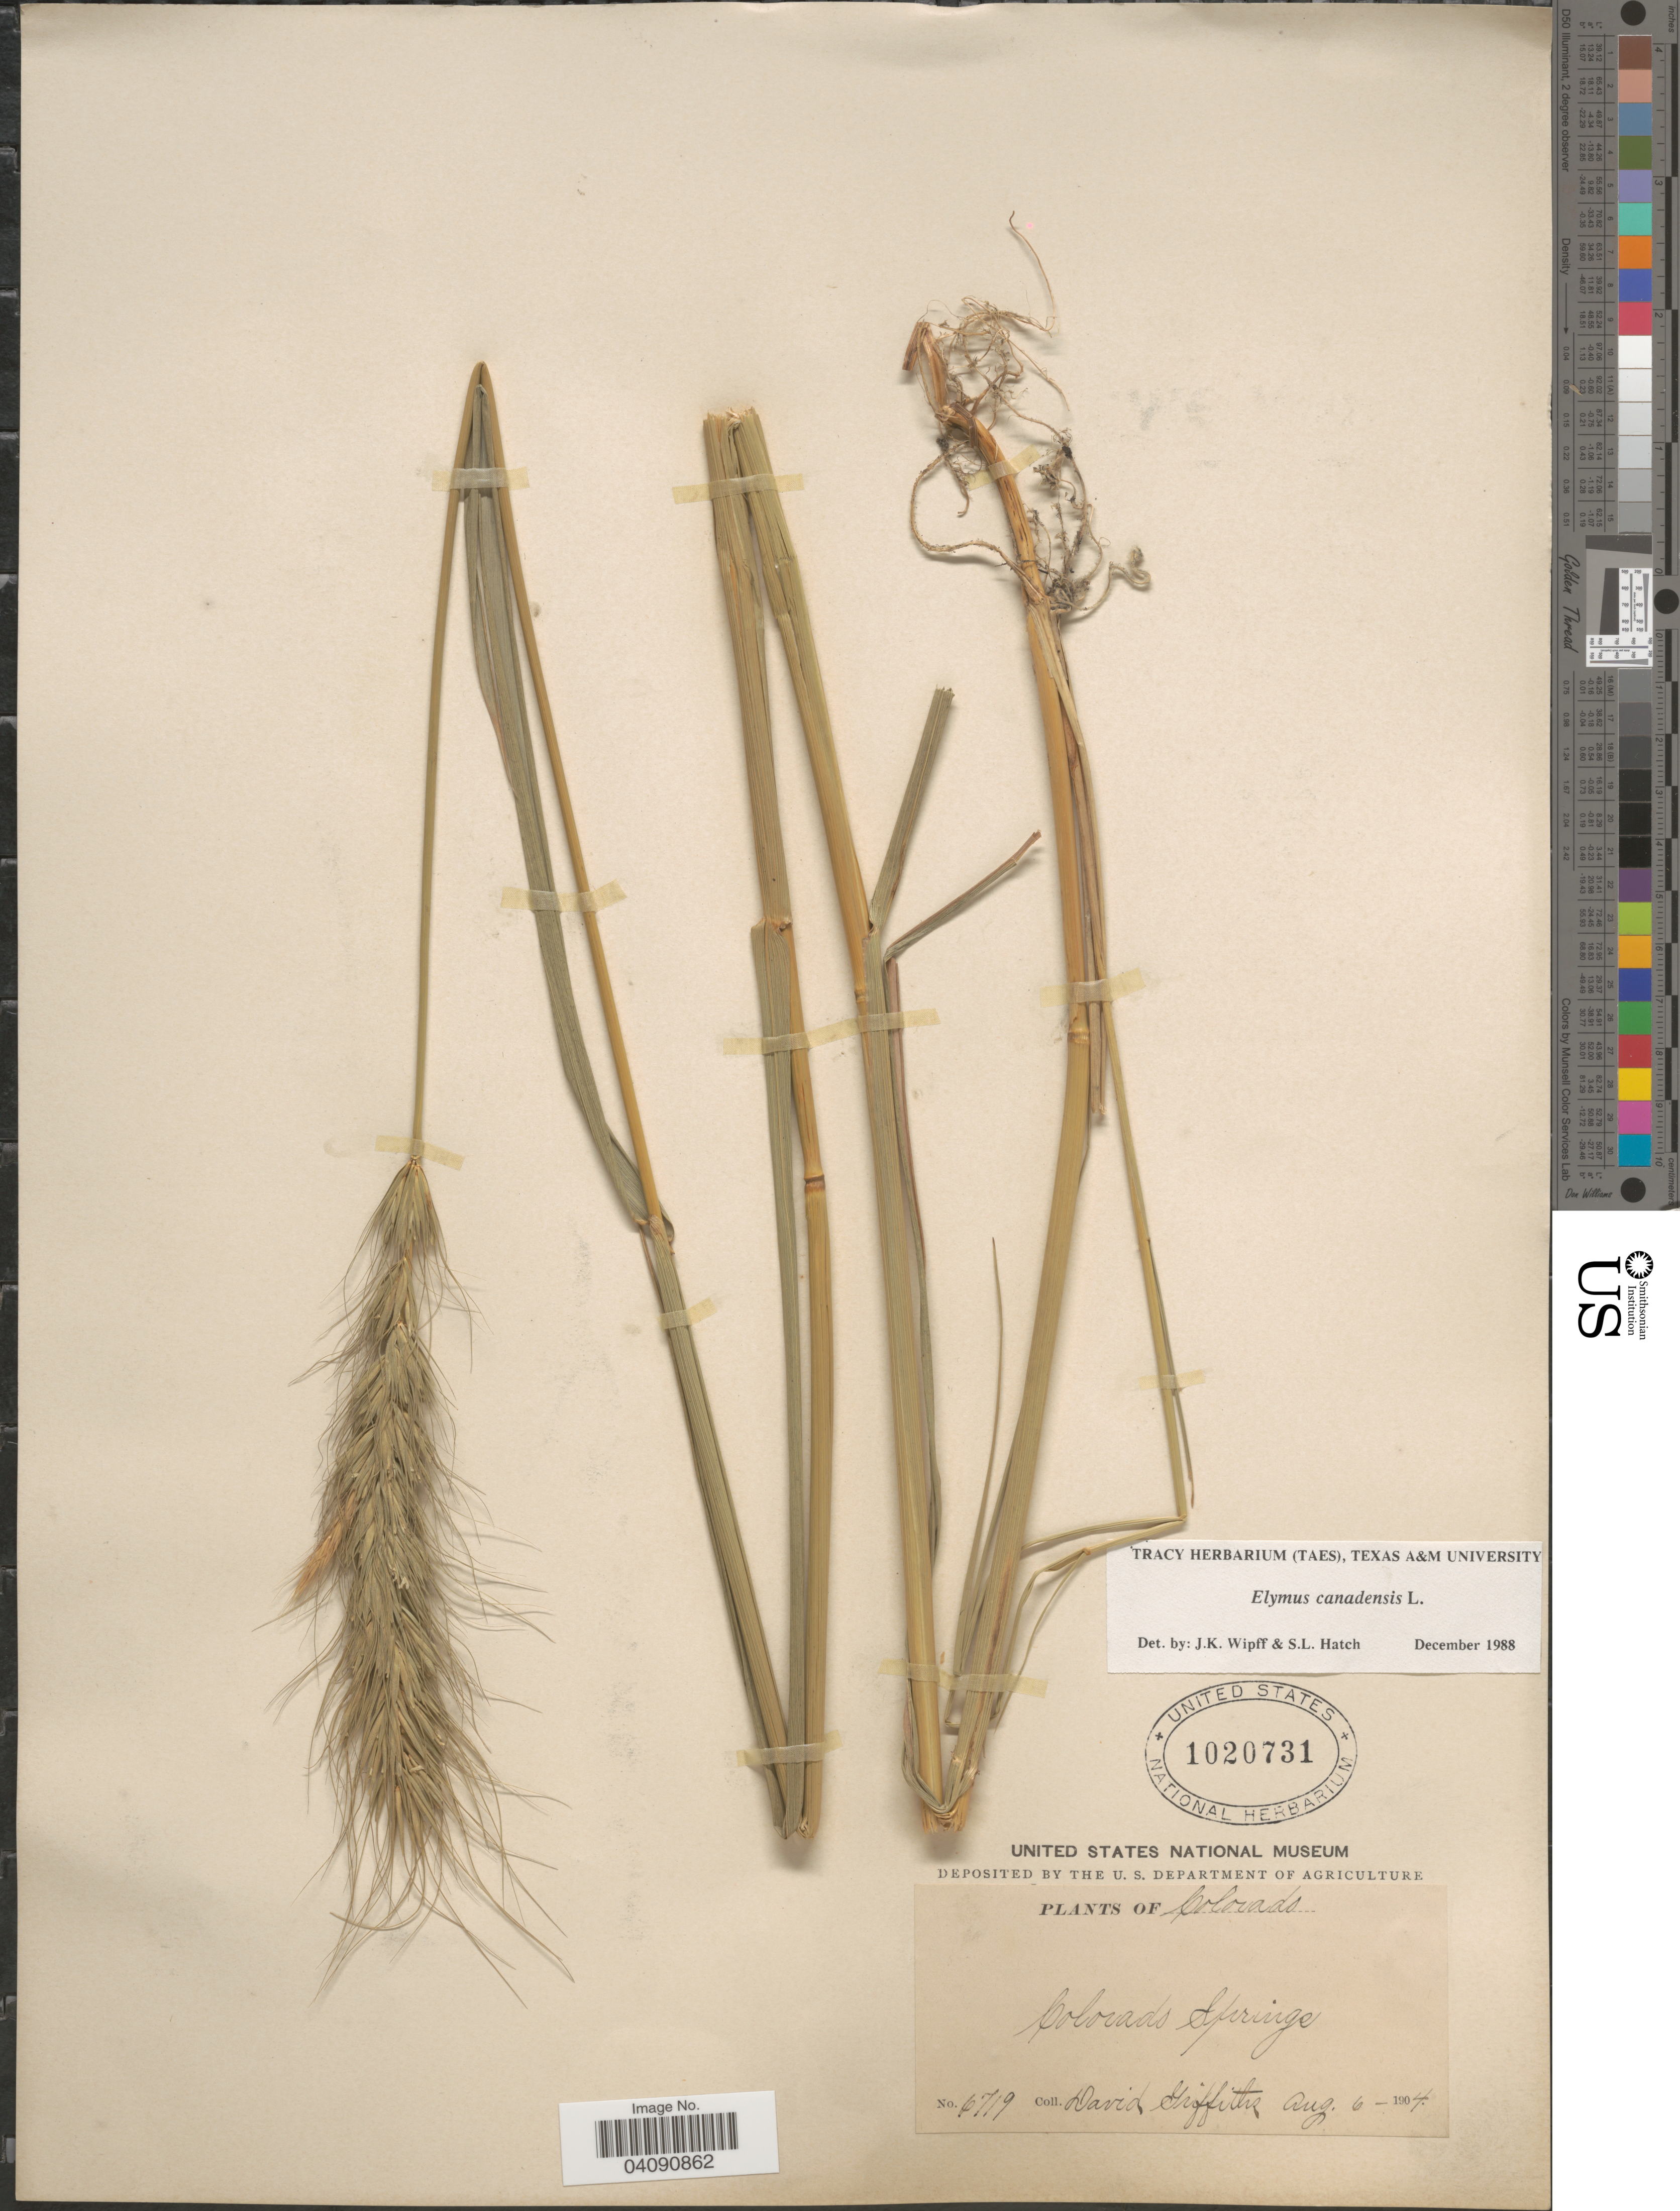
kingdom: Plantae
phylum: Tracheophyta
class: Liliopsida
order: Poales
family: Poaceae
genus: Elymus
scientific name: Elymus canadensis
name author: L.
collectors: D. Griffiths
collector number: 6719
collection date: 1904-08-06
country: United States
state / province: Colorado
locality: Colorado Springs.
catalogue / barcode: US 1020731